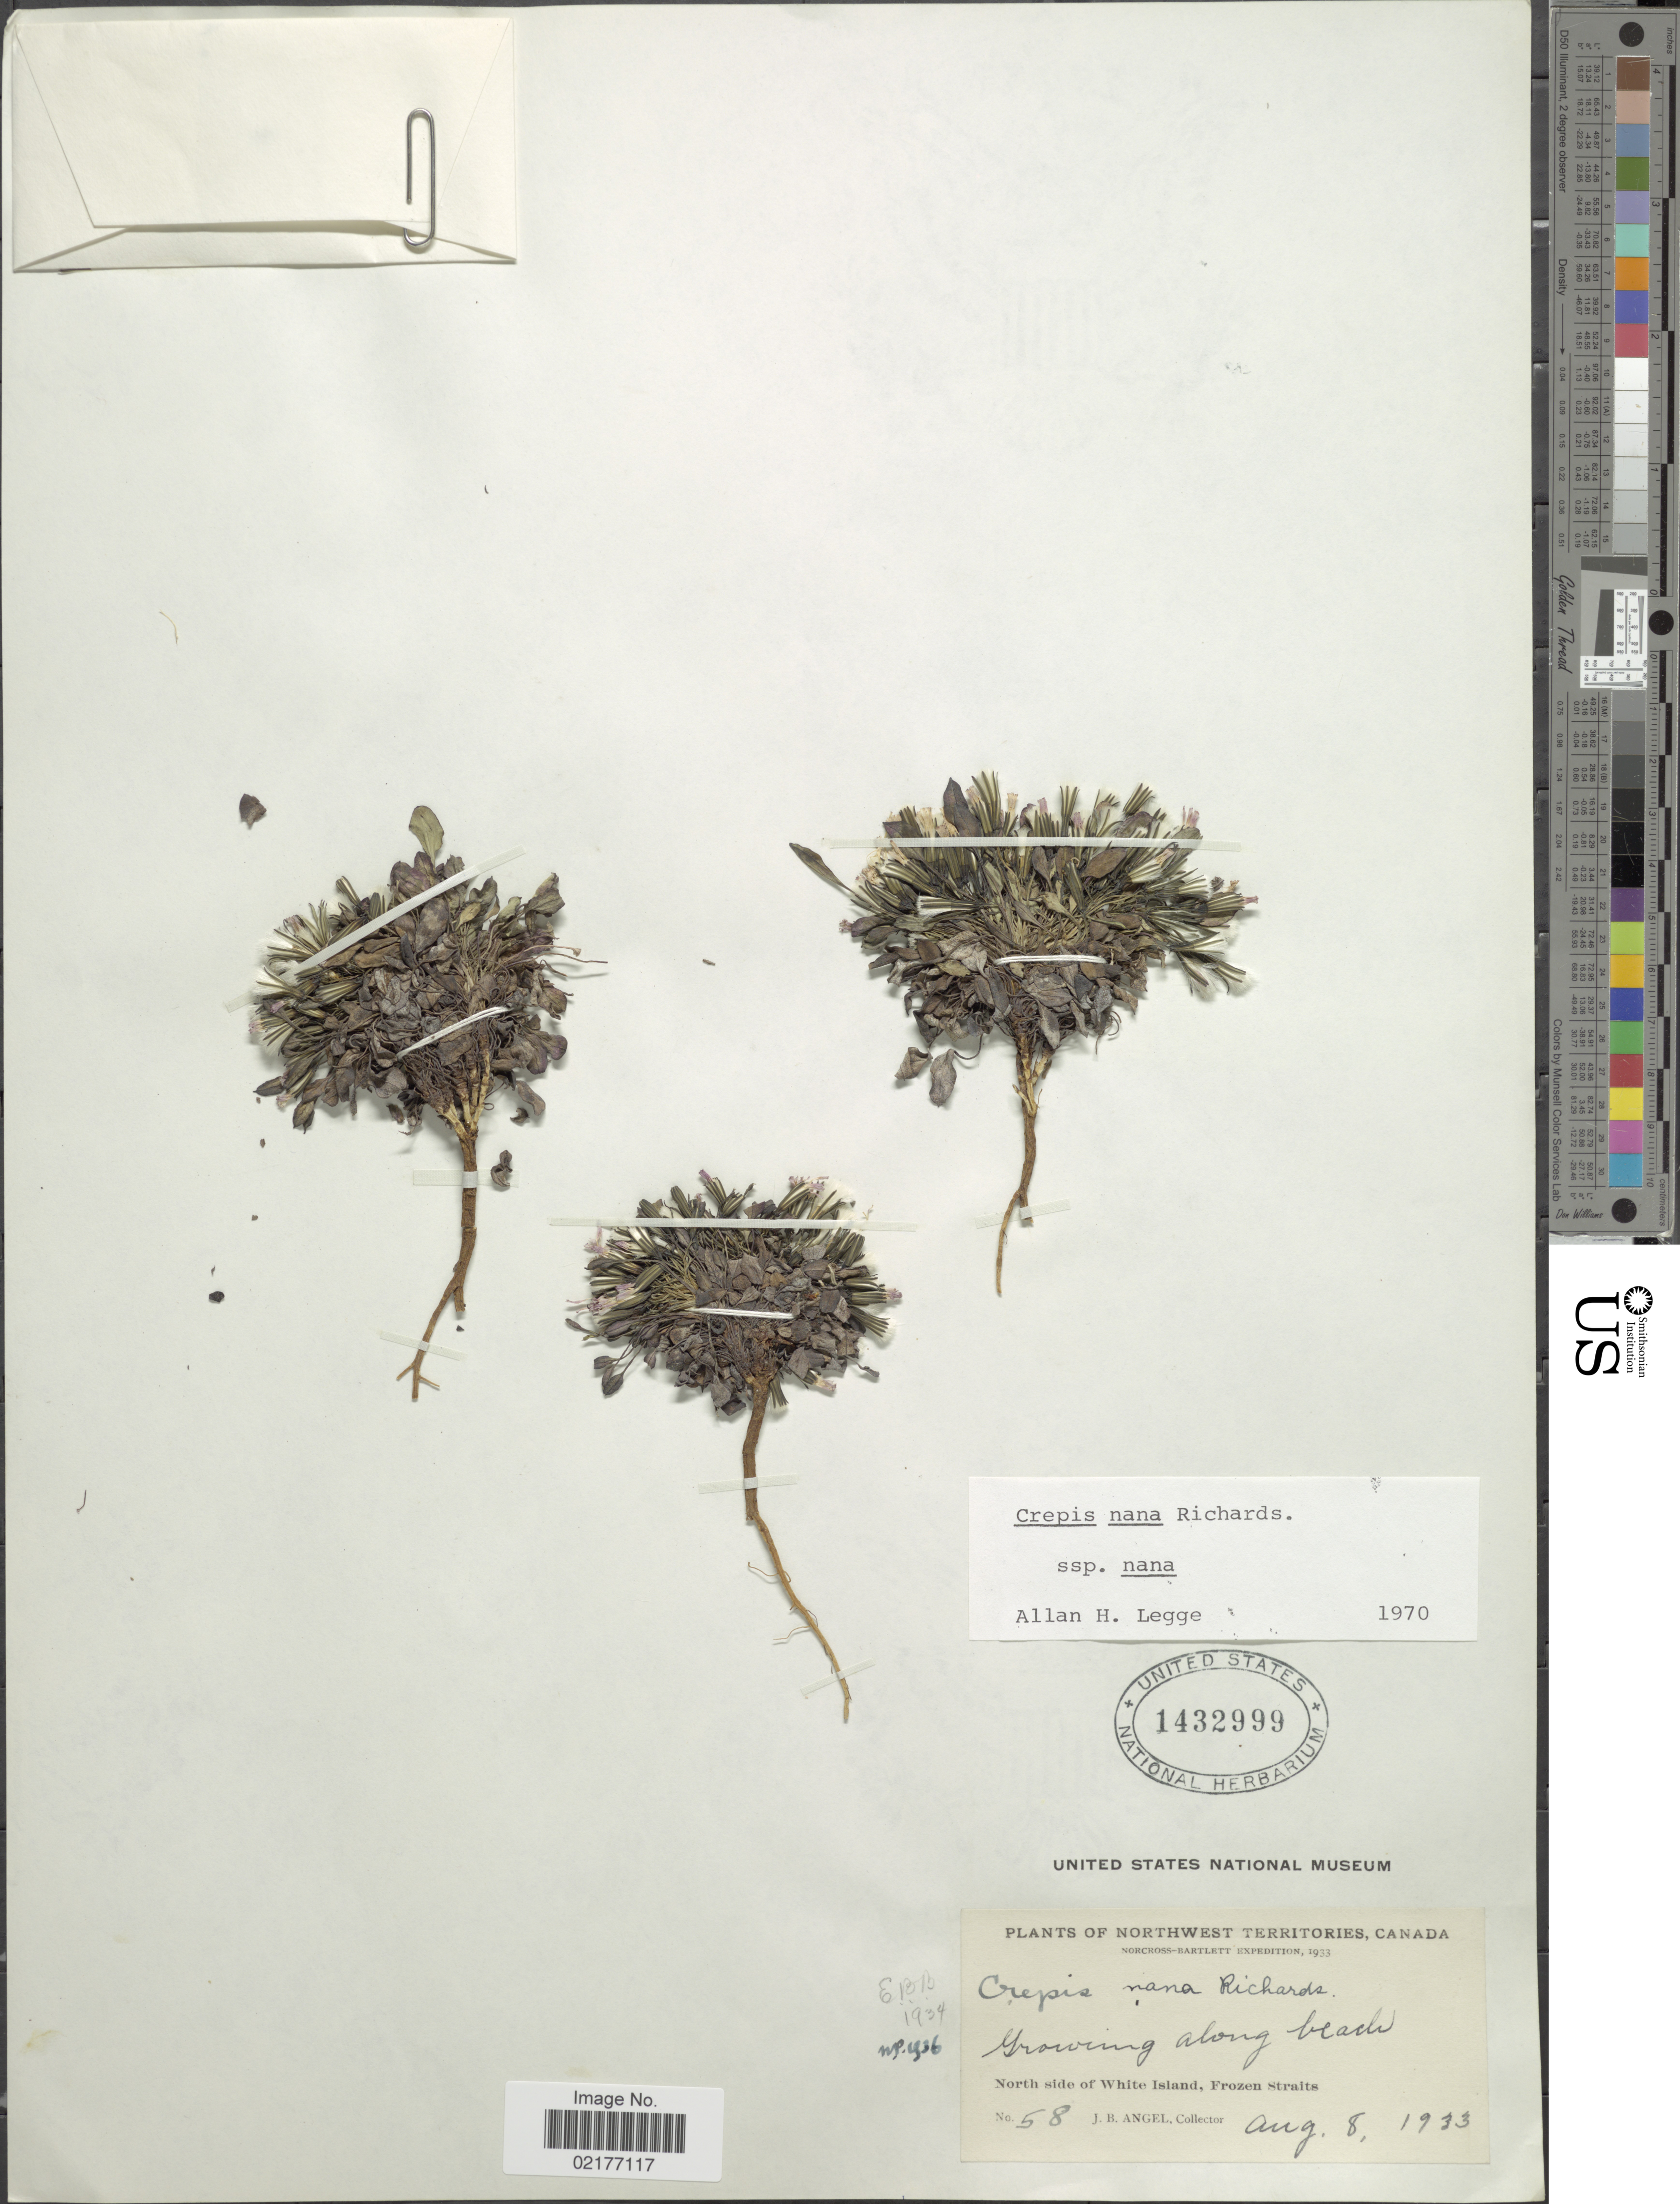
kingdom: Plantae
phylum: Tracheophyta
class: Magnoliopsida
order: Asterales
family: Asteraceae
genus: Askellia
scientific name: Askellia pygmaea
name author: (Ledeb.) Sennikov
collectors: J. Angel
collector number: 58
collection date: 1933-08-08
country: Canada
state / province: Northwest Territories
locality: Northwest Territories, Canada, Norcross-Bartlett, North side of White Island, Frozen Straits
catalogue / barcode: US 1432999